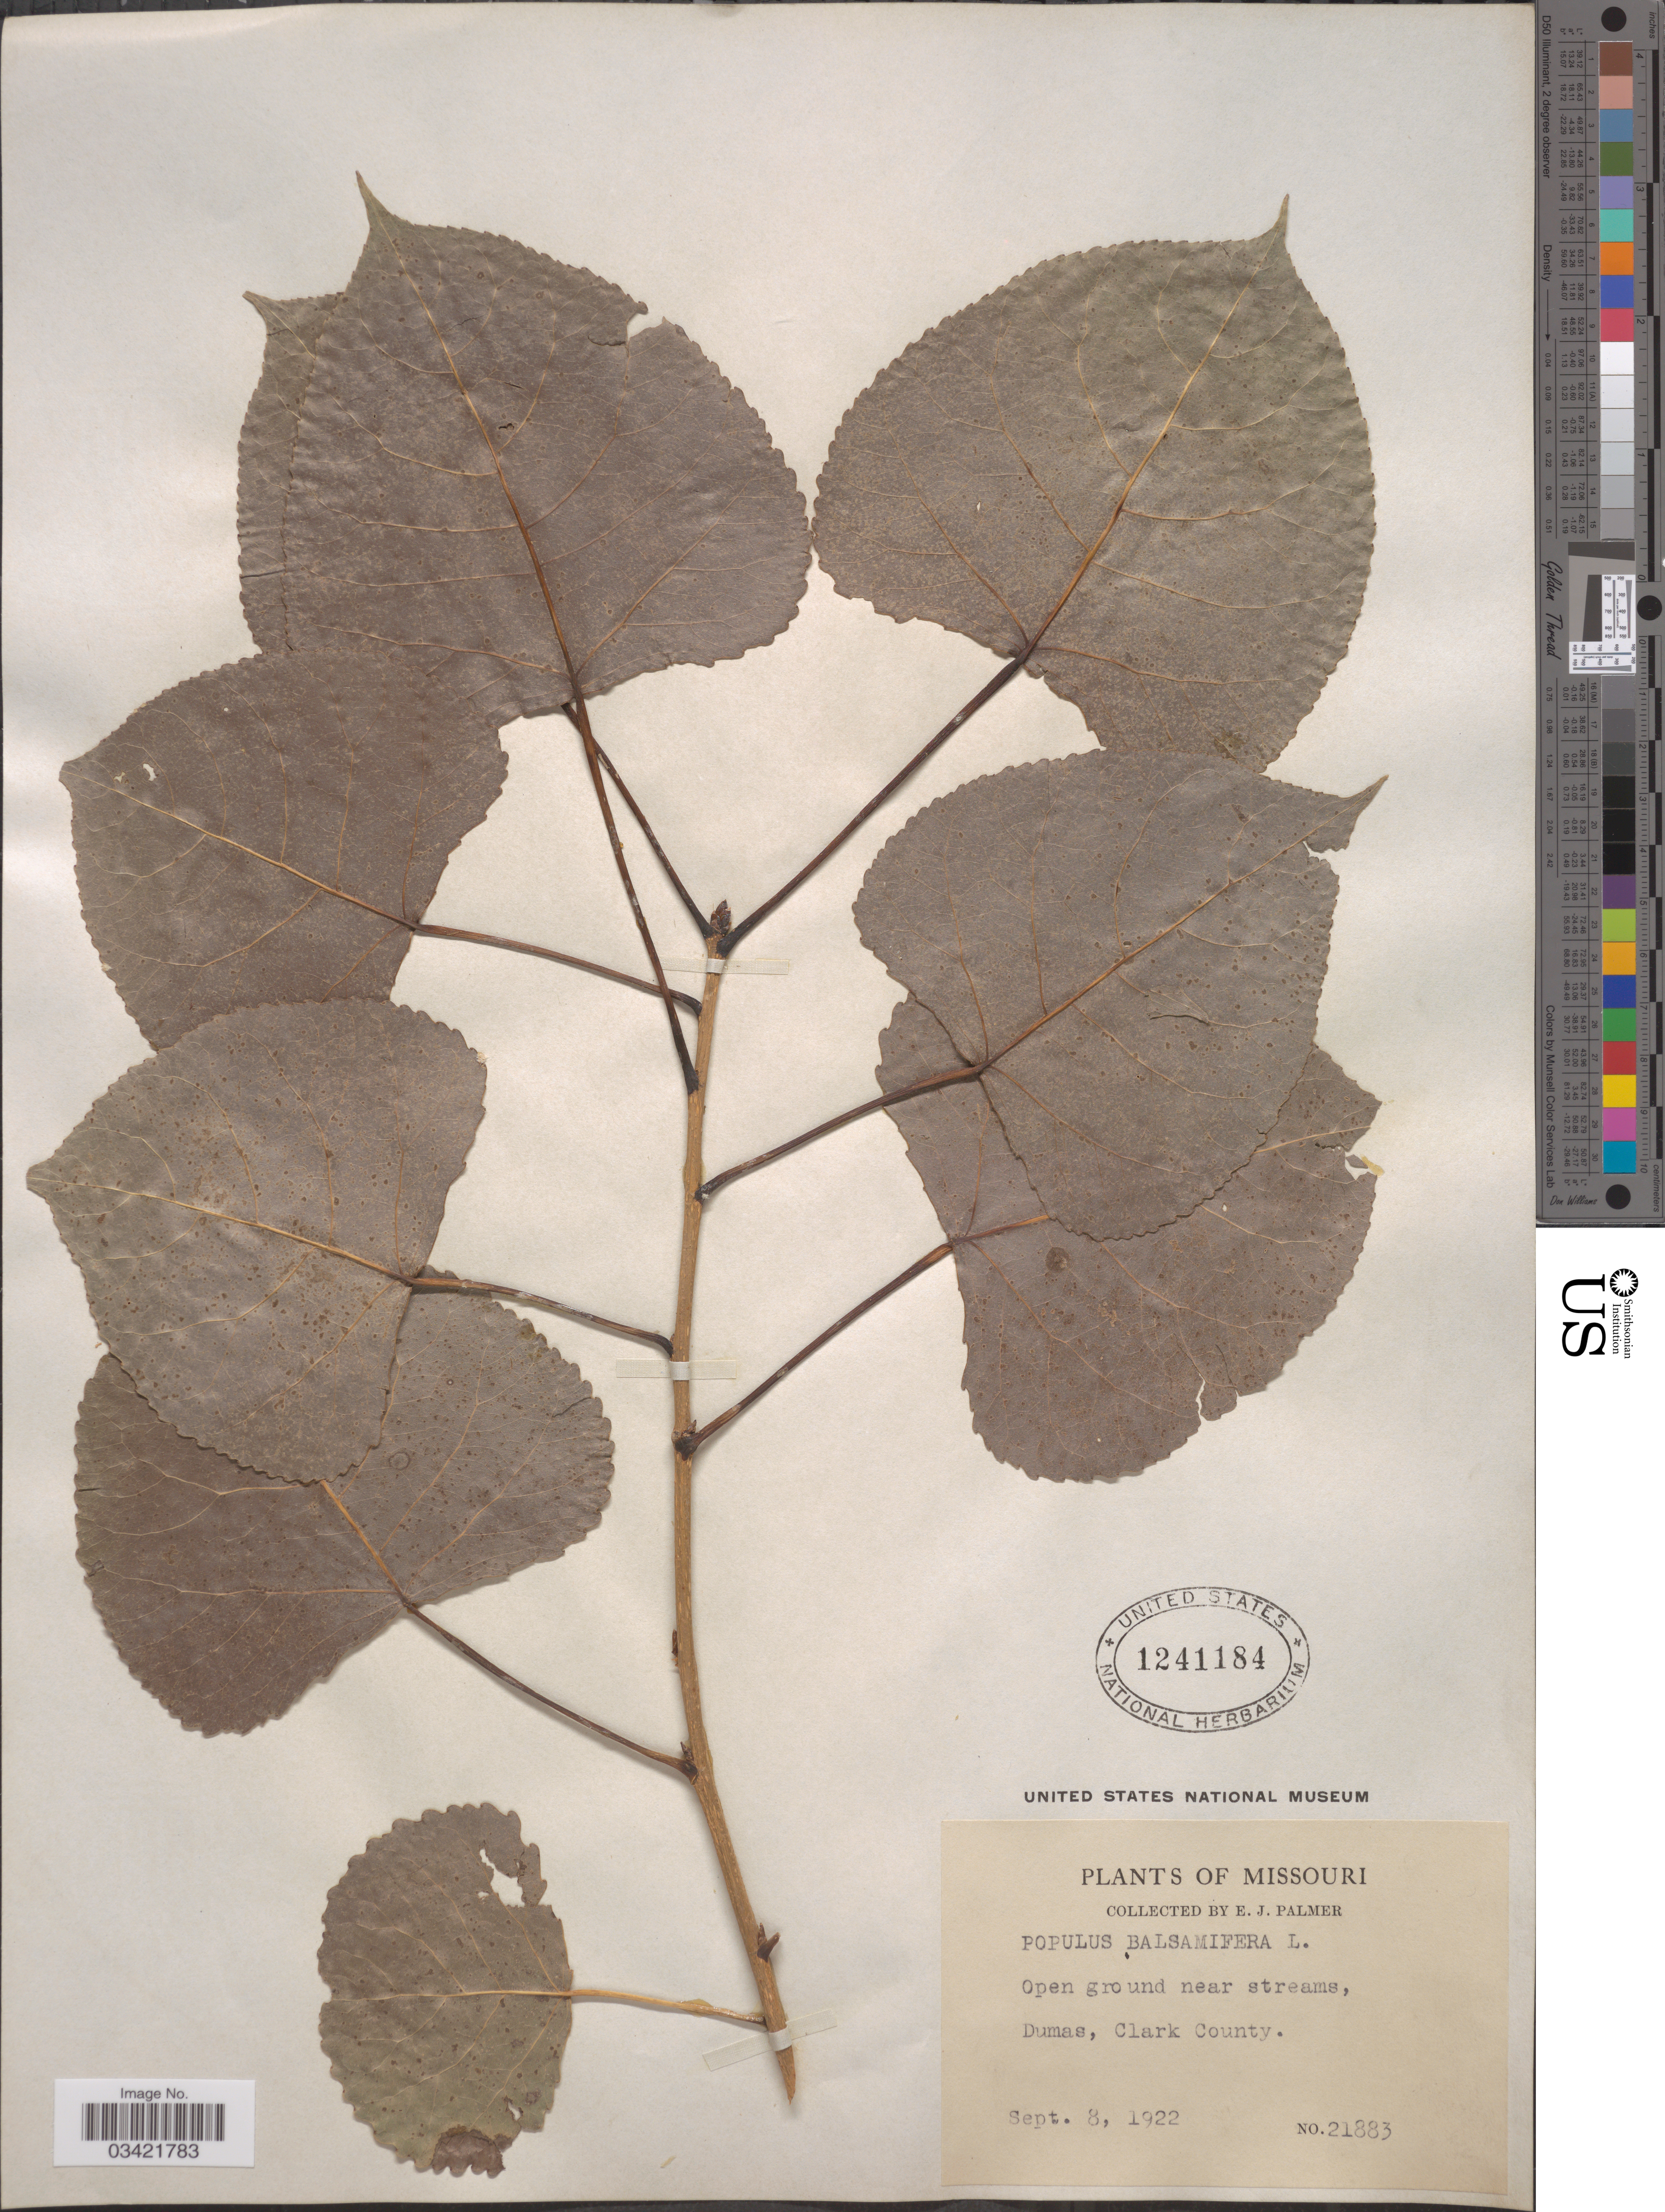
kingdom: Plantae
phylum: Tracheophyta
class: Magnoliopsida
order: Malpighiales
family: Salicaceae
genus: Populus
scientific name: Populus deltoides subsp. deltoides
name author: W. Bartram ex Marshall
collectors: E. J. Palmer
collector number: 21883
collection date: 1922-09-08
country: United States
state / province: Missouri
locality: Dumas, Clark County.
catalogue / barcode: US 1241184